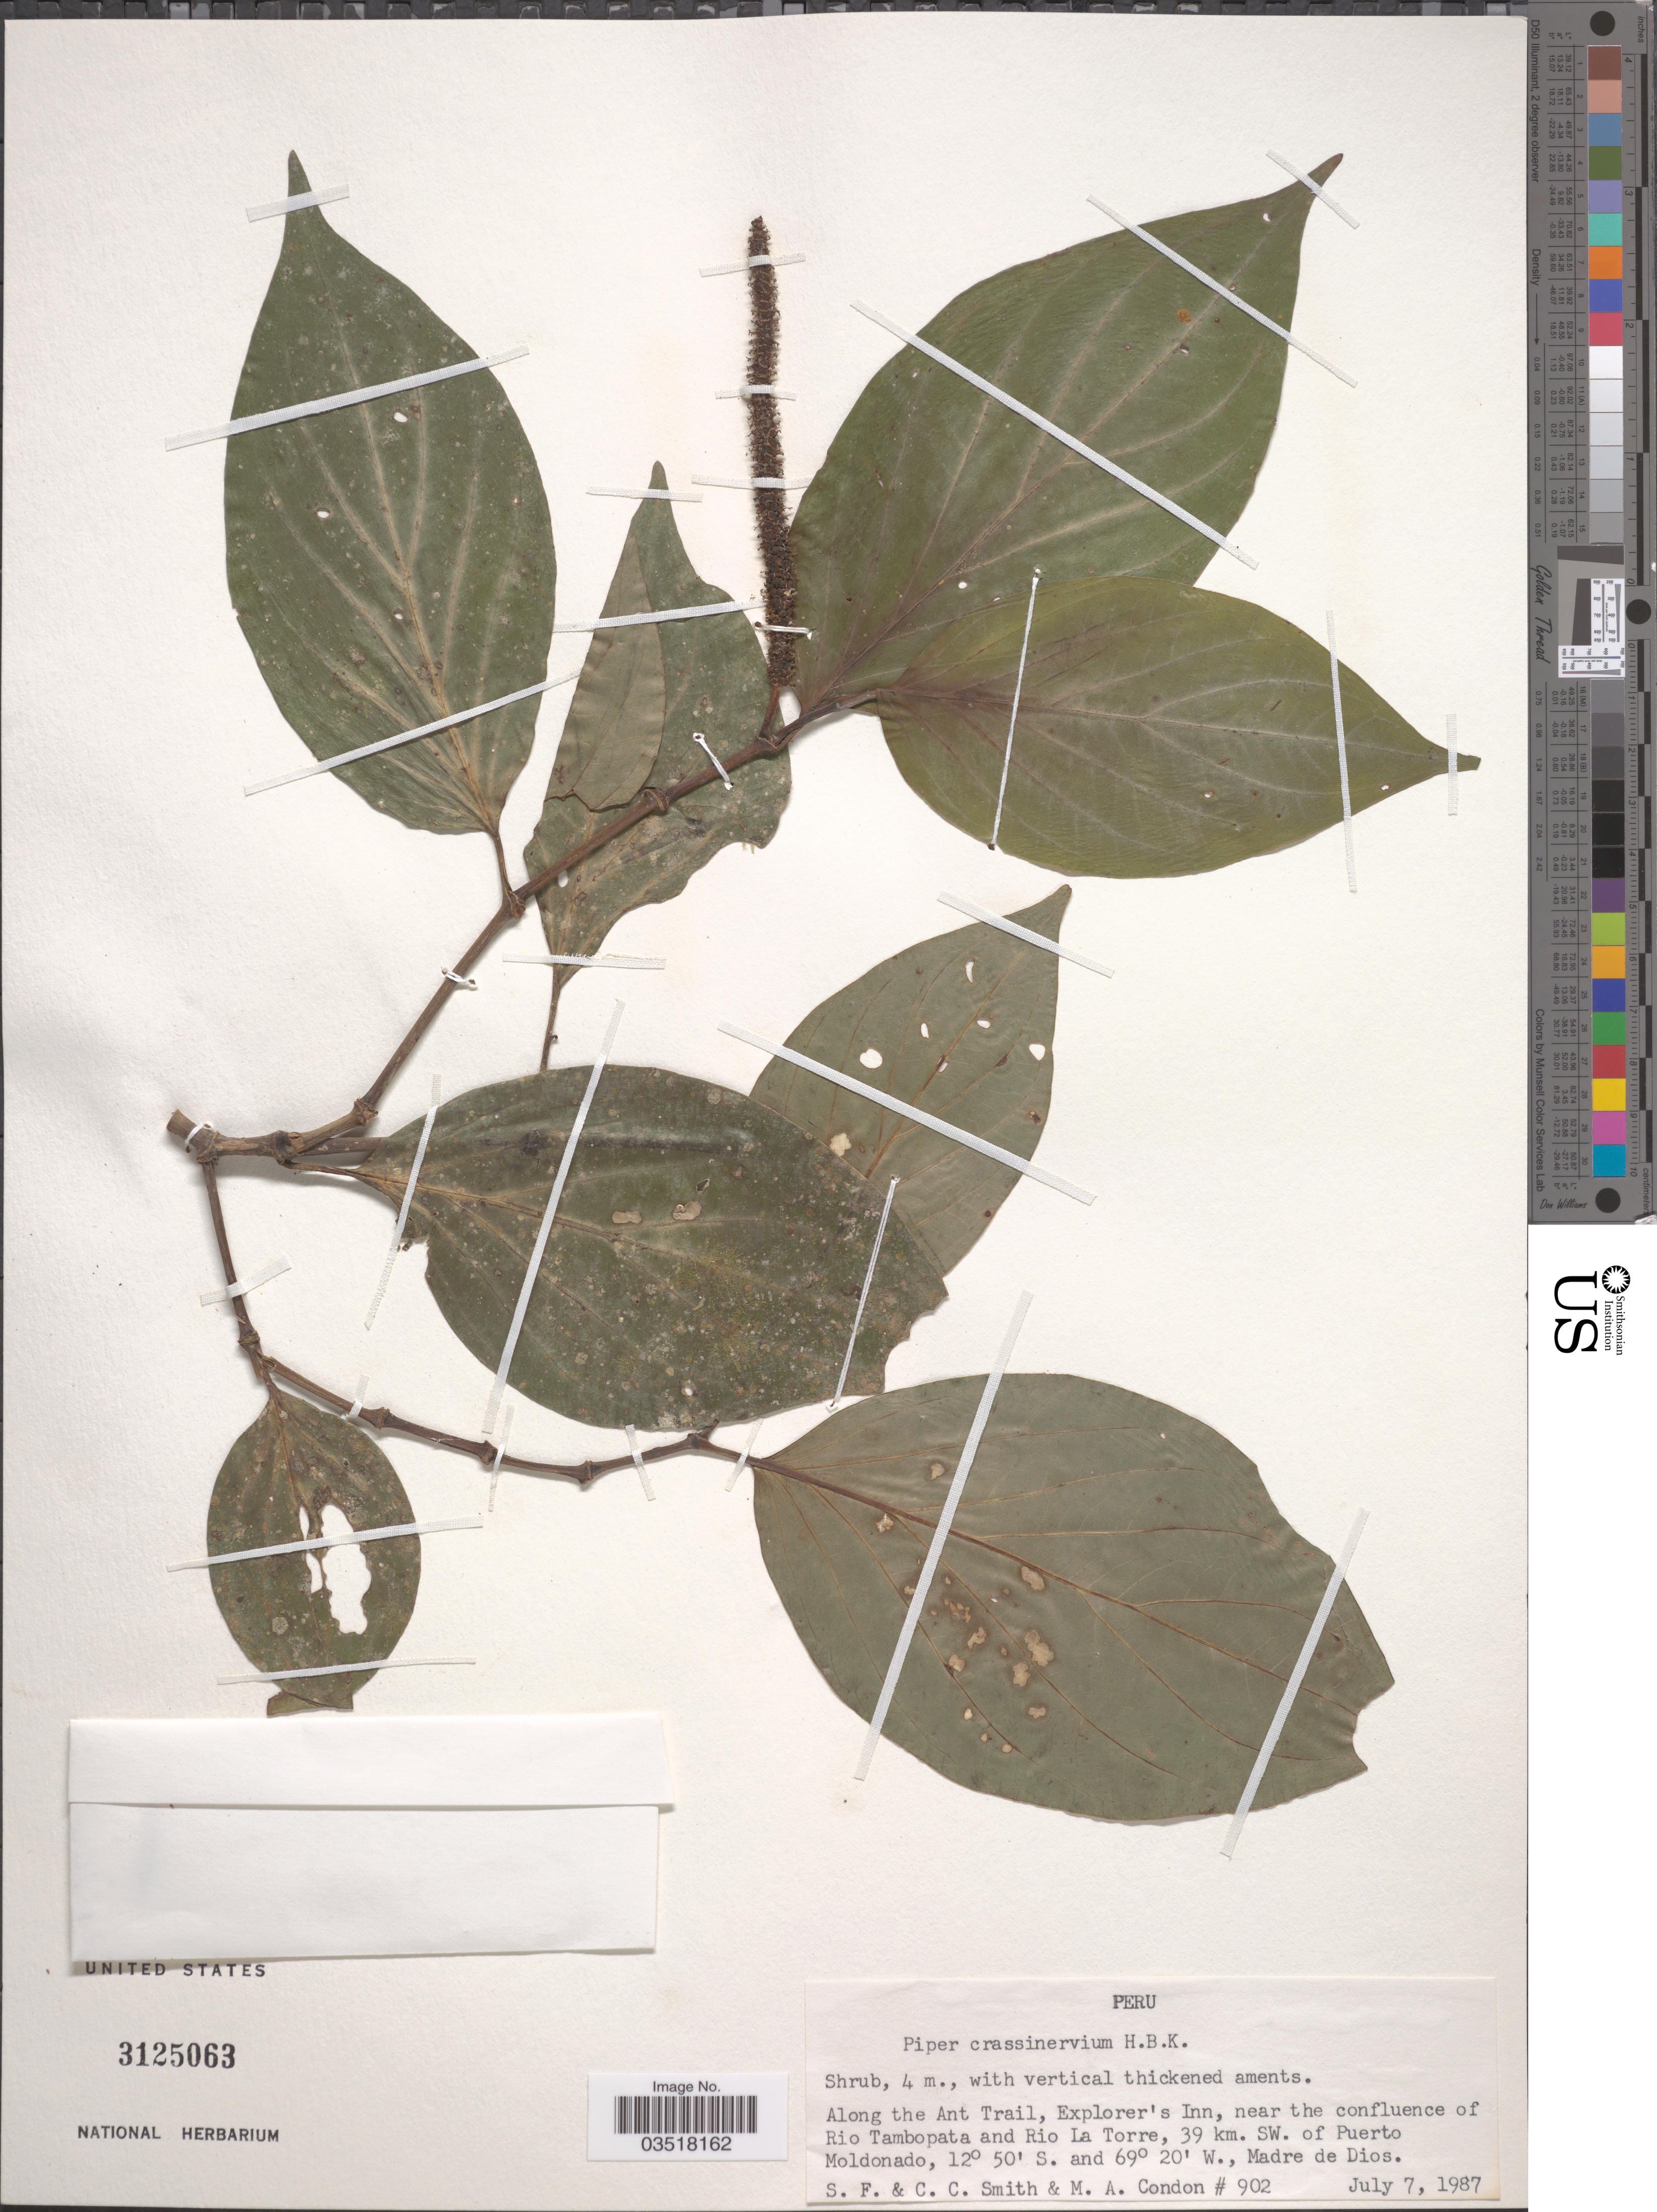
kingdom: Plantae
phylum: Tracheophyta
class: Magnoliopsida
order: Piperales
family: Piperaceae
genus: Piper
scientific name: Piper crassinervium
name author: Kunth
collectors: S.F. Smith, C. C. Smith & M. Condon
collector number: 902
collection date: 1987-07-07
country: Peru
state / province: Madre de Dios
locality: Along the Ant Trail, Explorer's Inn, near the confluence of Rio Tambopata and Rio La Torre, 39 km. SW. of Puerto Moldonado.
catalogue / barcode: US 3125063